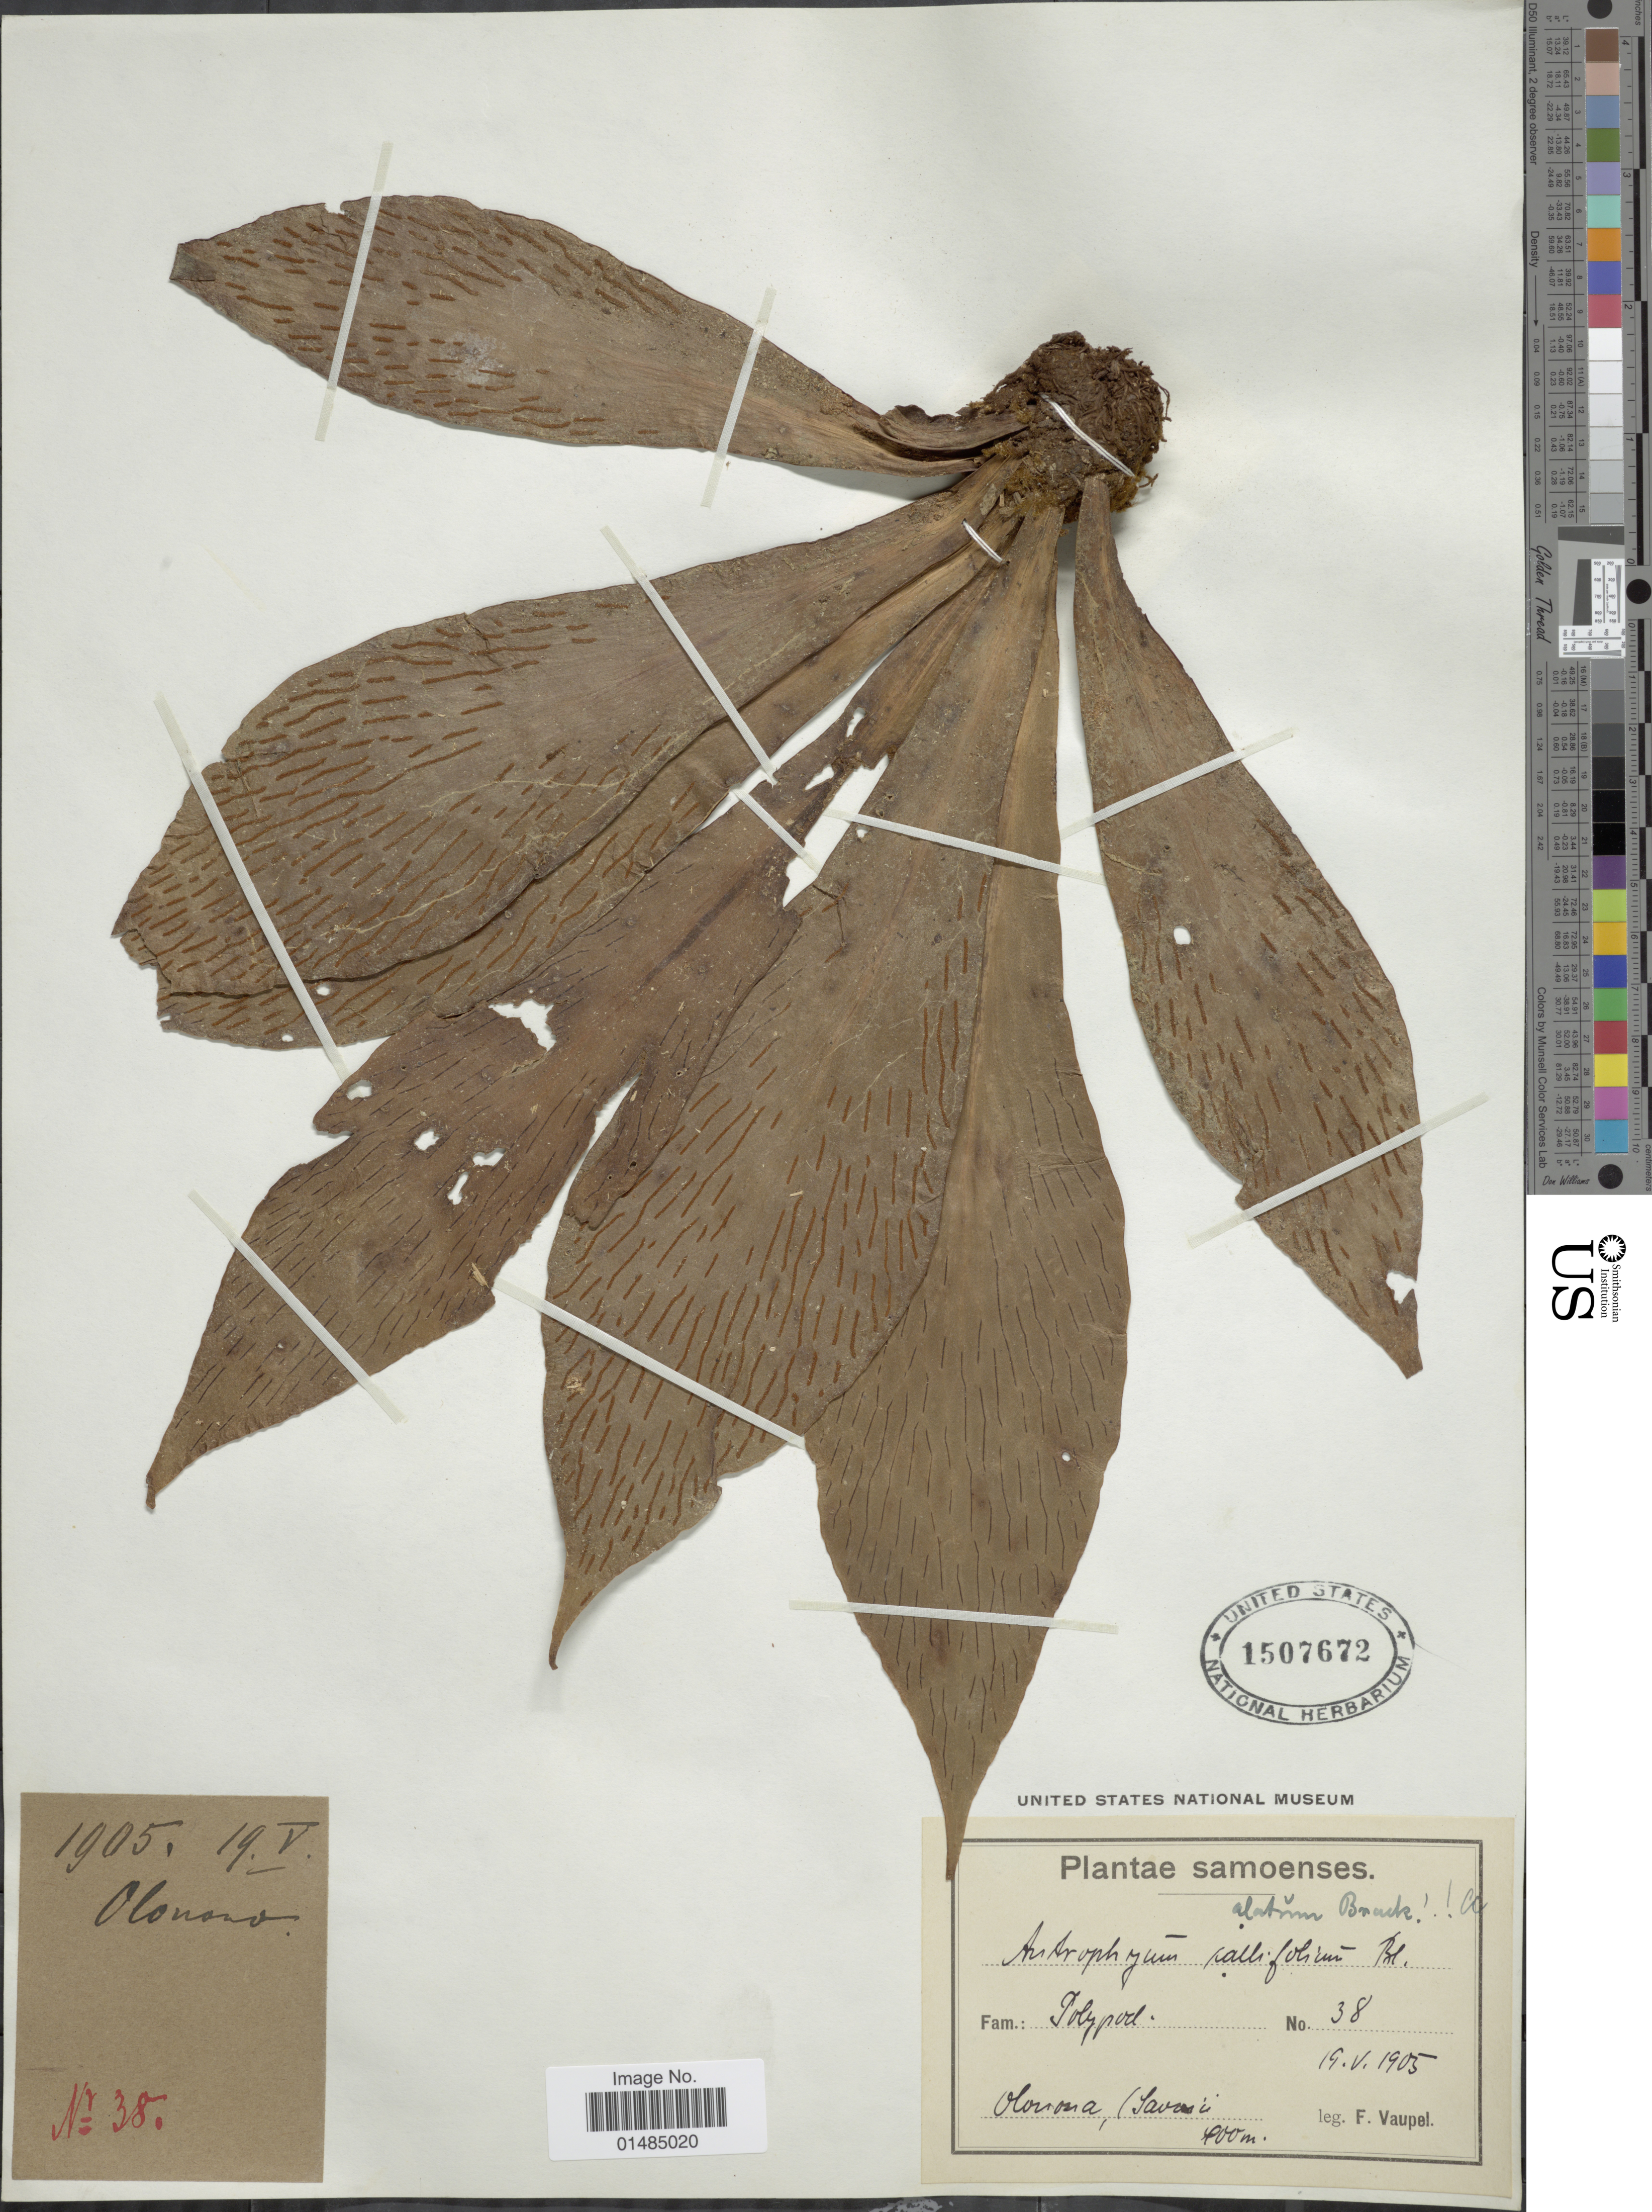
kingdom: Plantae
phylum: Tracheophyta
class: Polypodiopsida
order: Polypodiales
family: Pteridaceae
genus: Antrophyum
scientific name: Antrophyum alatum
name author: Brack. in Wilkes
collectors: F. Vaupel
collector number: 38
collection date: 1905-05-19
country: Samoa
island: Savai'i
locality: Samoenses, Olonono (Savaii)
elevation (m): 400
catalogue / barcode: US 1507672